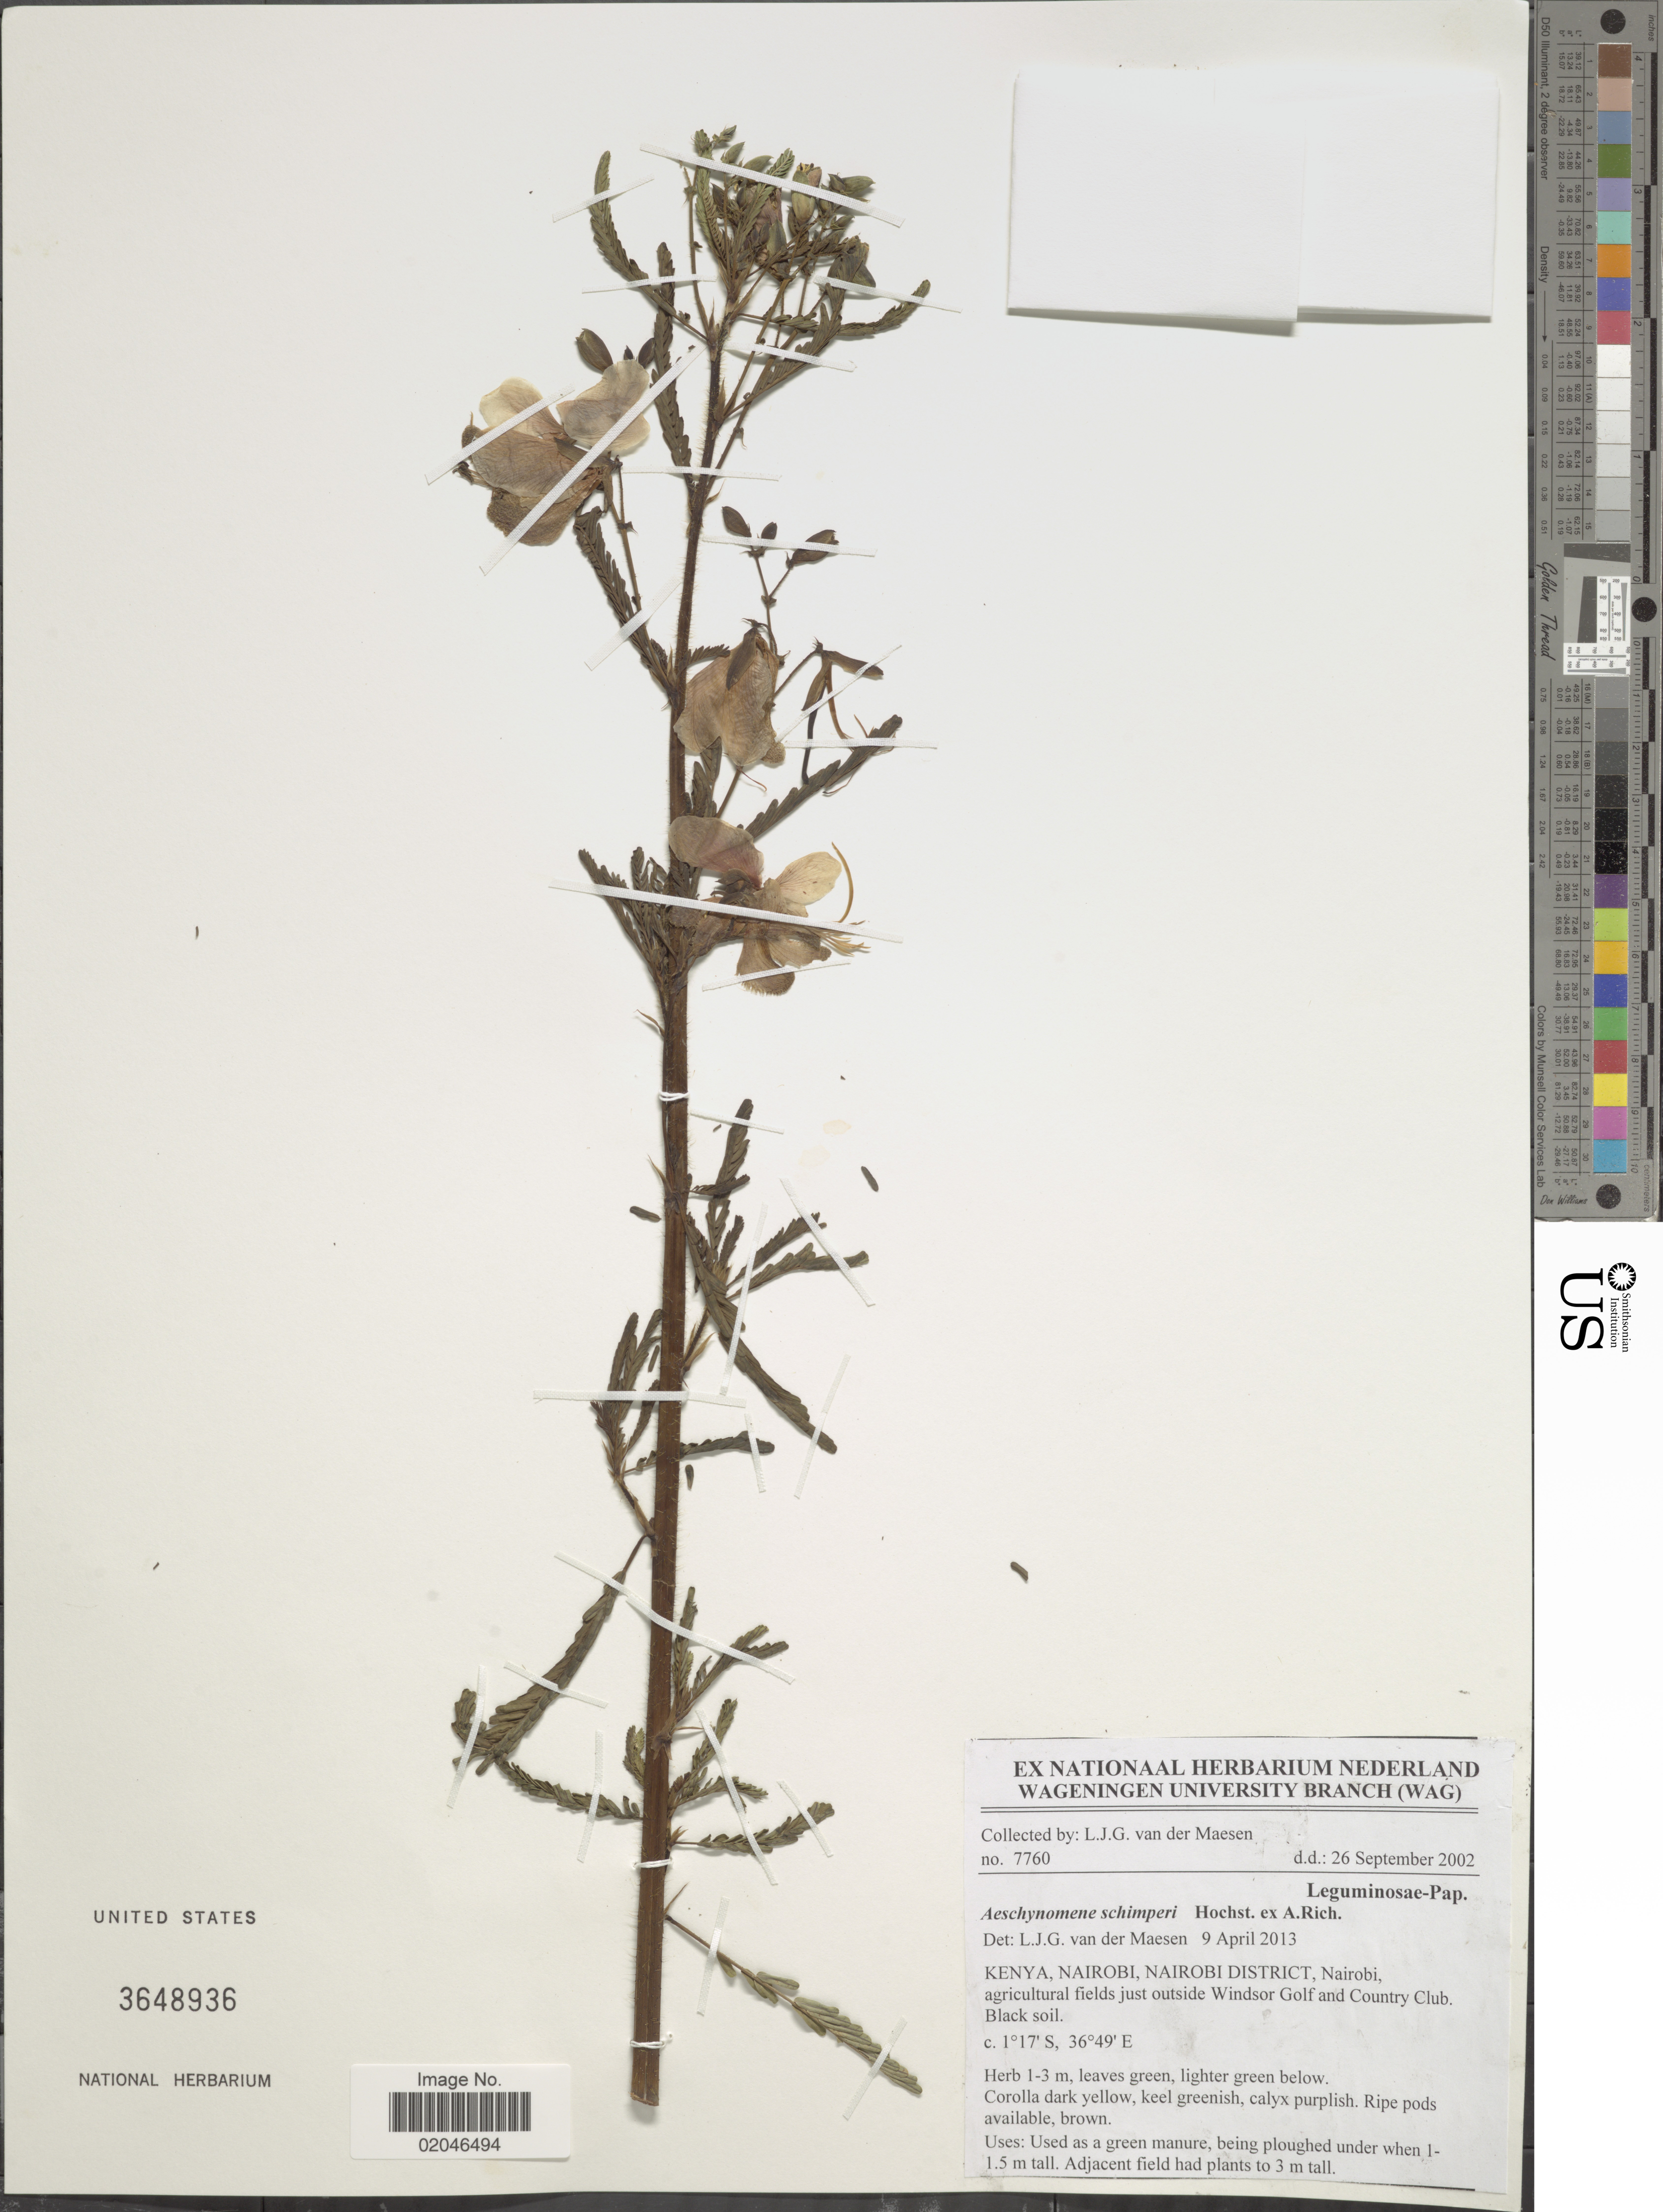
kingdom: Plantae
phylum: Tracheophyta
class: Magnoliopsida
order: Fabales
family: Fabaceae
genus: Aeschynomene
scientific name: Aeschynomene schimperi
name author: Hochst. ex A. Rich.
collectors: L. van der Maesen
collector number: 7760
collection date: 2002-09-26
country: Kenya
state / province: Nairobi Area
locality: Nairobi, Nairobi District, Nairobi, agricultural fields just outside Windsor Golf and Country Club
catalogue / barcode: US 3648936